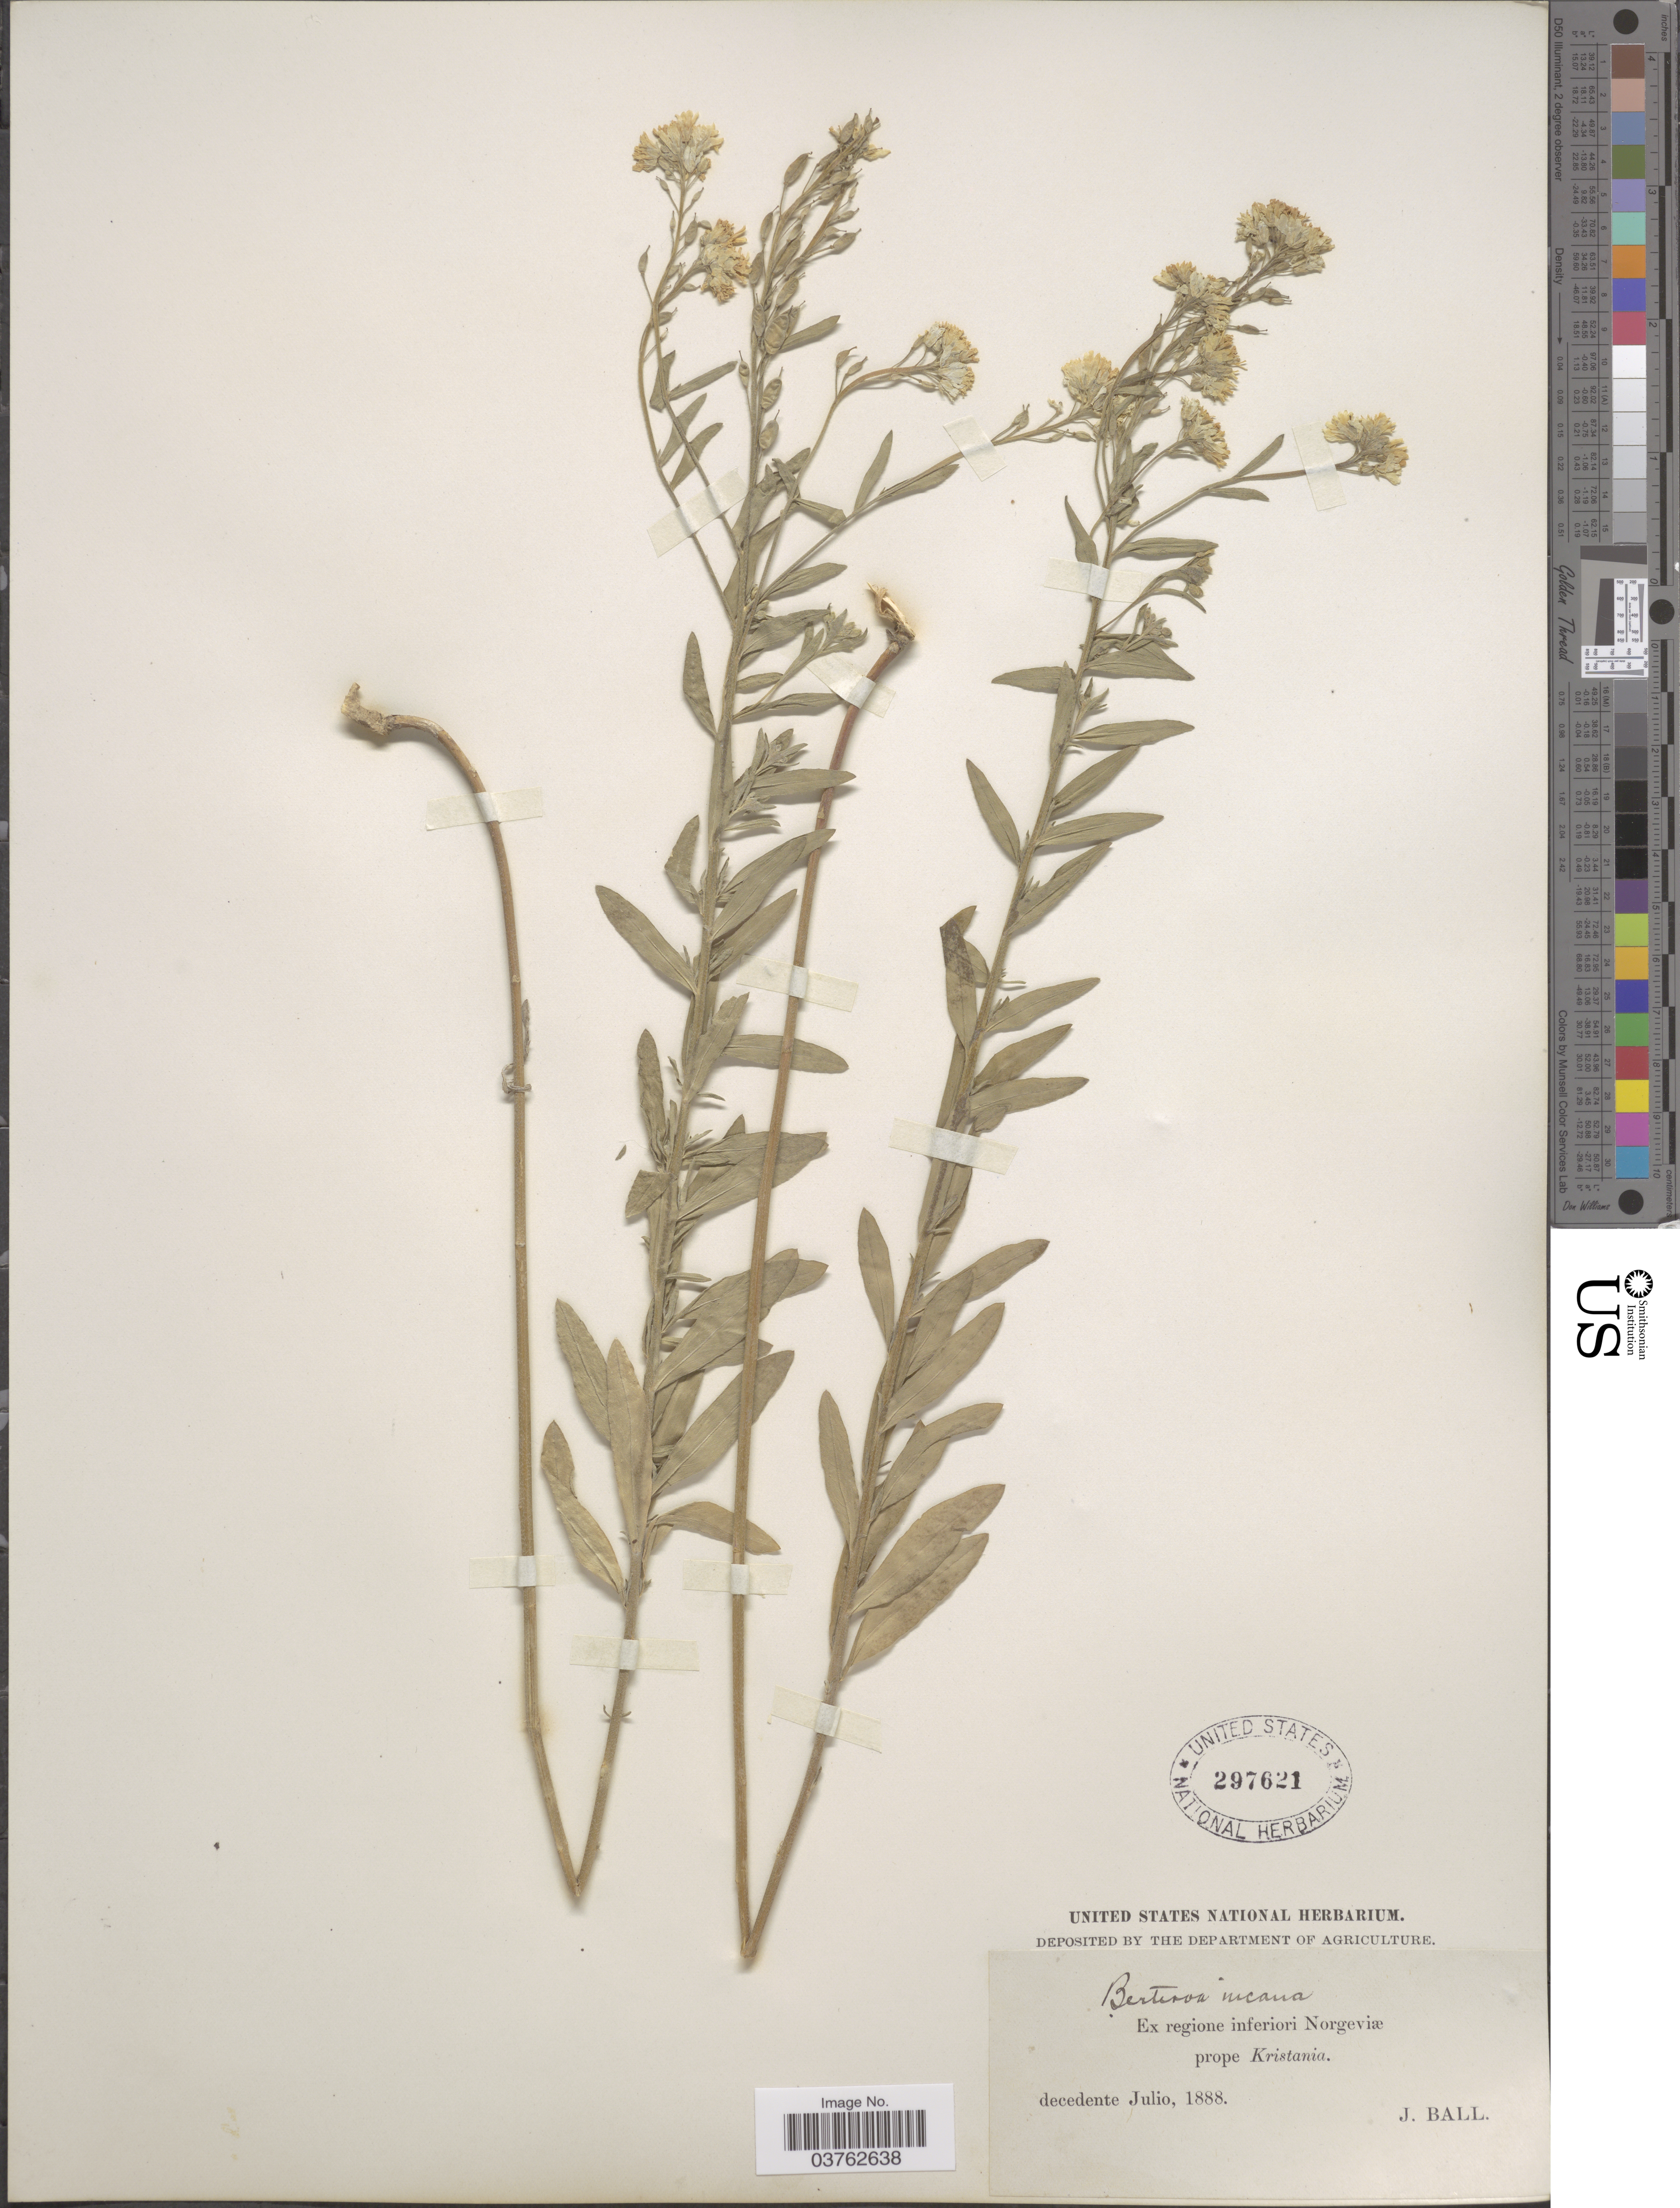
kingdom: Plantae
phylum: Tracheophyta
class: Magnoliopsida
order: Brassicales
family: Brassicaceae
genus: Berteroa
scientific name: Berteroa incana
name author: (L.) DC.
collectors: J. Ball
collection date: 1888-07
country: Norway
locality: Ex regione inferiori Norgeviæ prope Kristania.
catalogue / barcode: US 297621